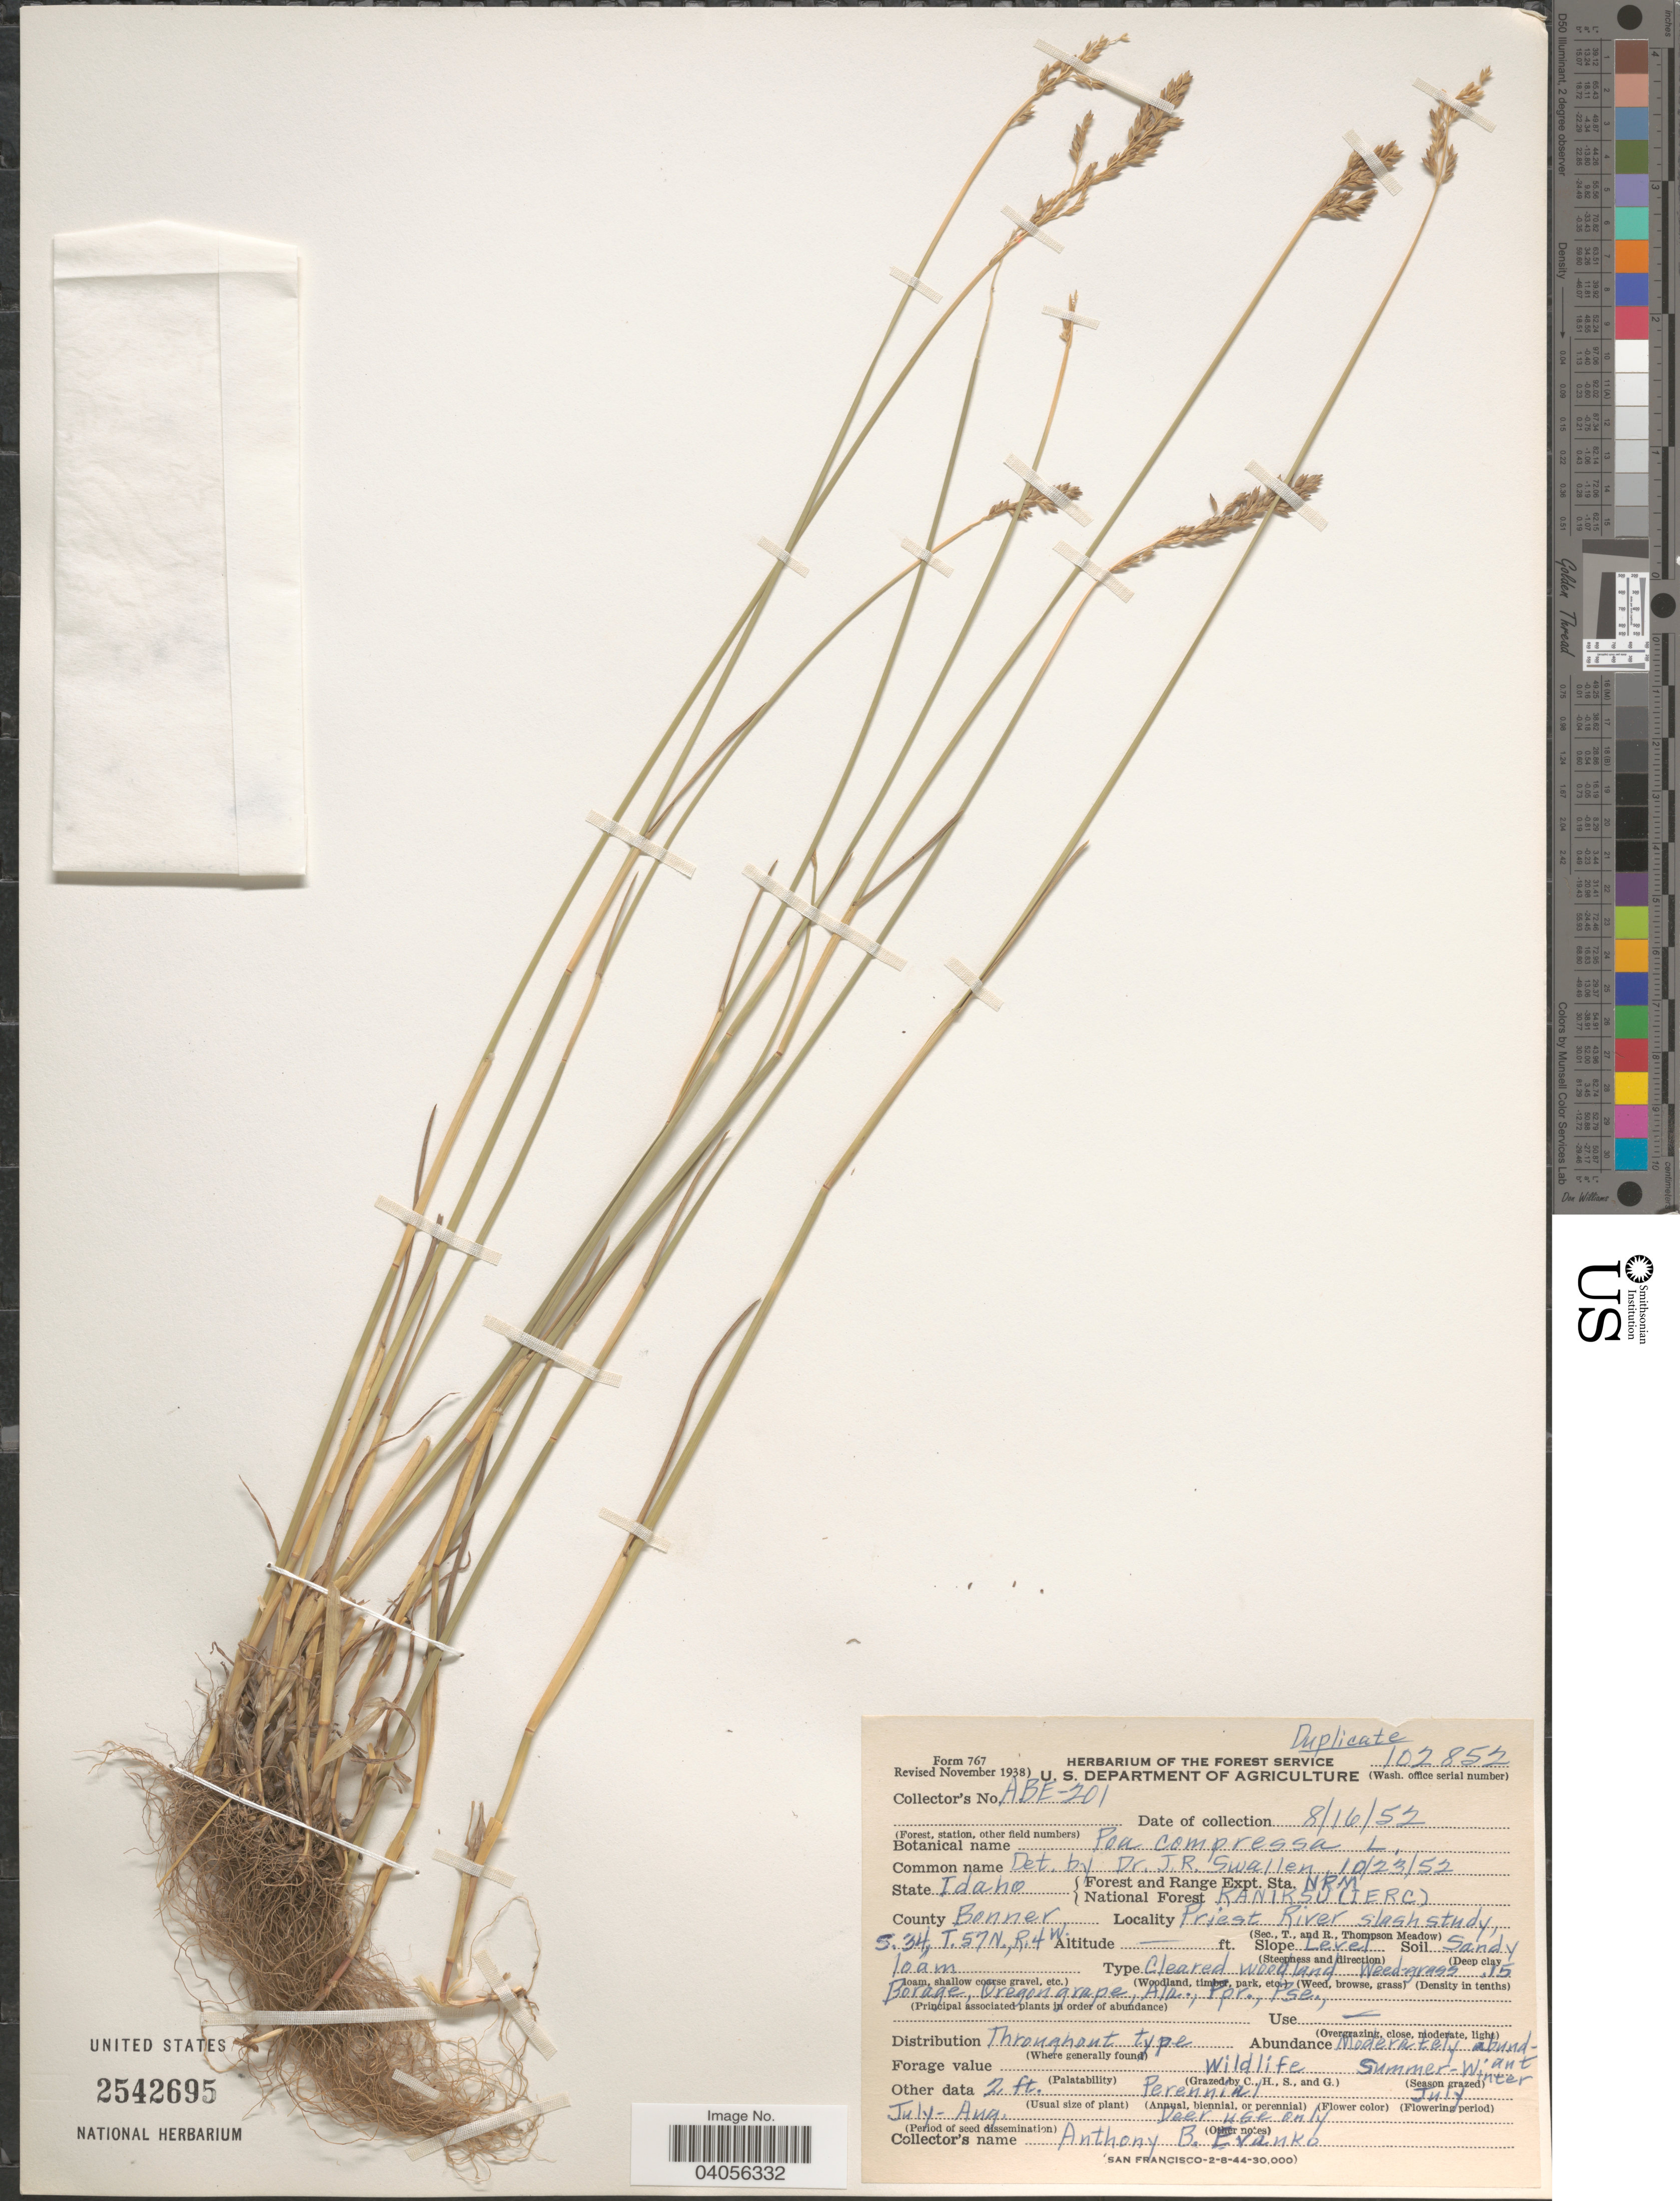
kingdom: Plantae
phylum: Tracheophyta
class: Liliopsida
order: Poales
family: Poaceae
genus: Poa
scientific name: Poa compressa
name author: L.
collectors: A. Evanko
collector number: ABE-201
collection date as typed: Transcribed d/m/y: 16/8/52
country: United States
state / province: Idaho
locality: Forest and Range Expt. Sta. National Forest. NRM Kaniksu (IERC). County Bonner. Priest River slash study, S. 34, T. 57N, R. 4 W.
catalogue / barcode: US 2542695